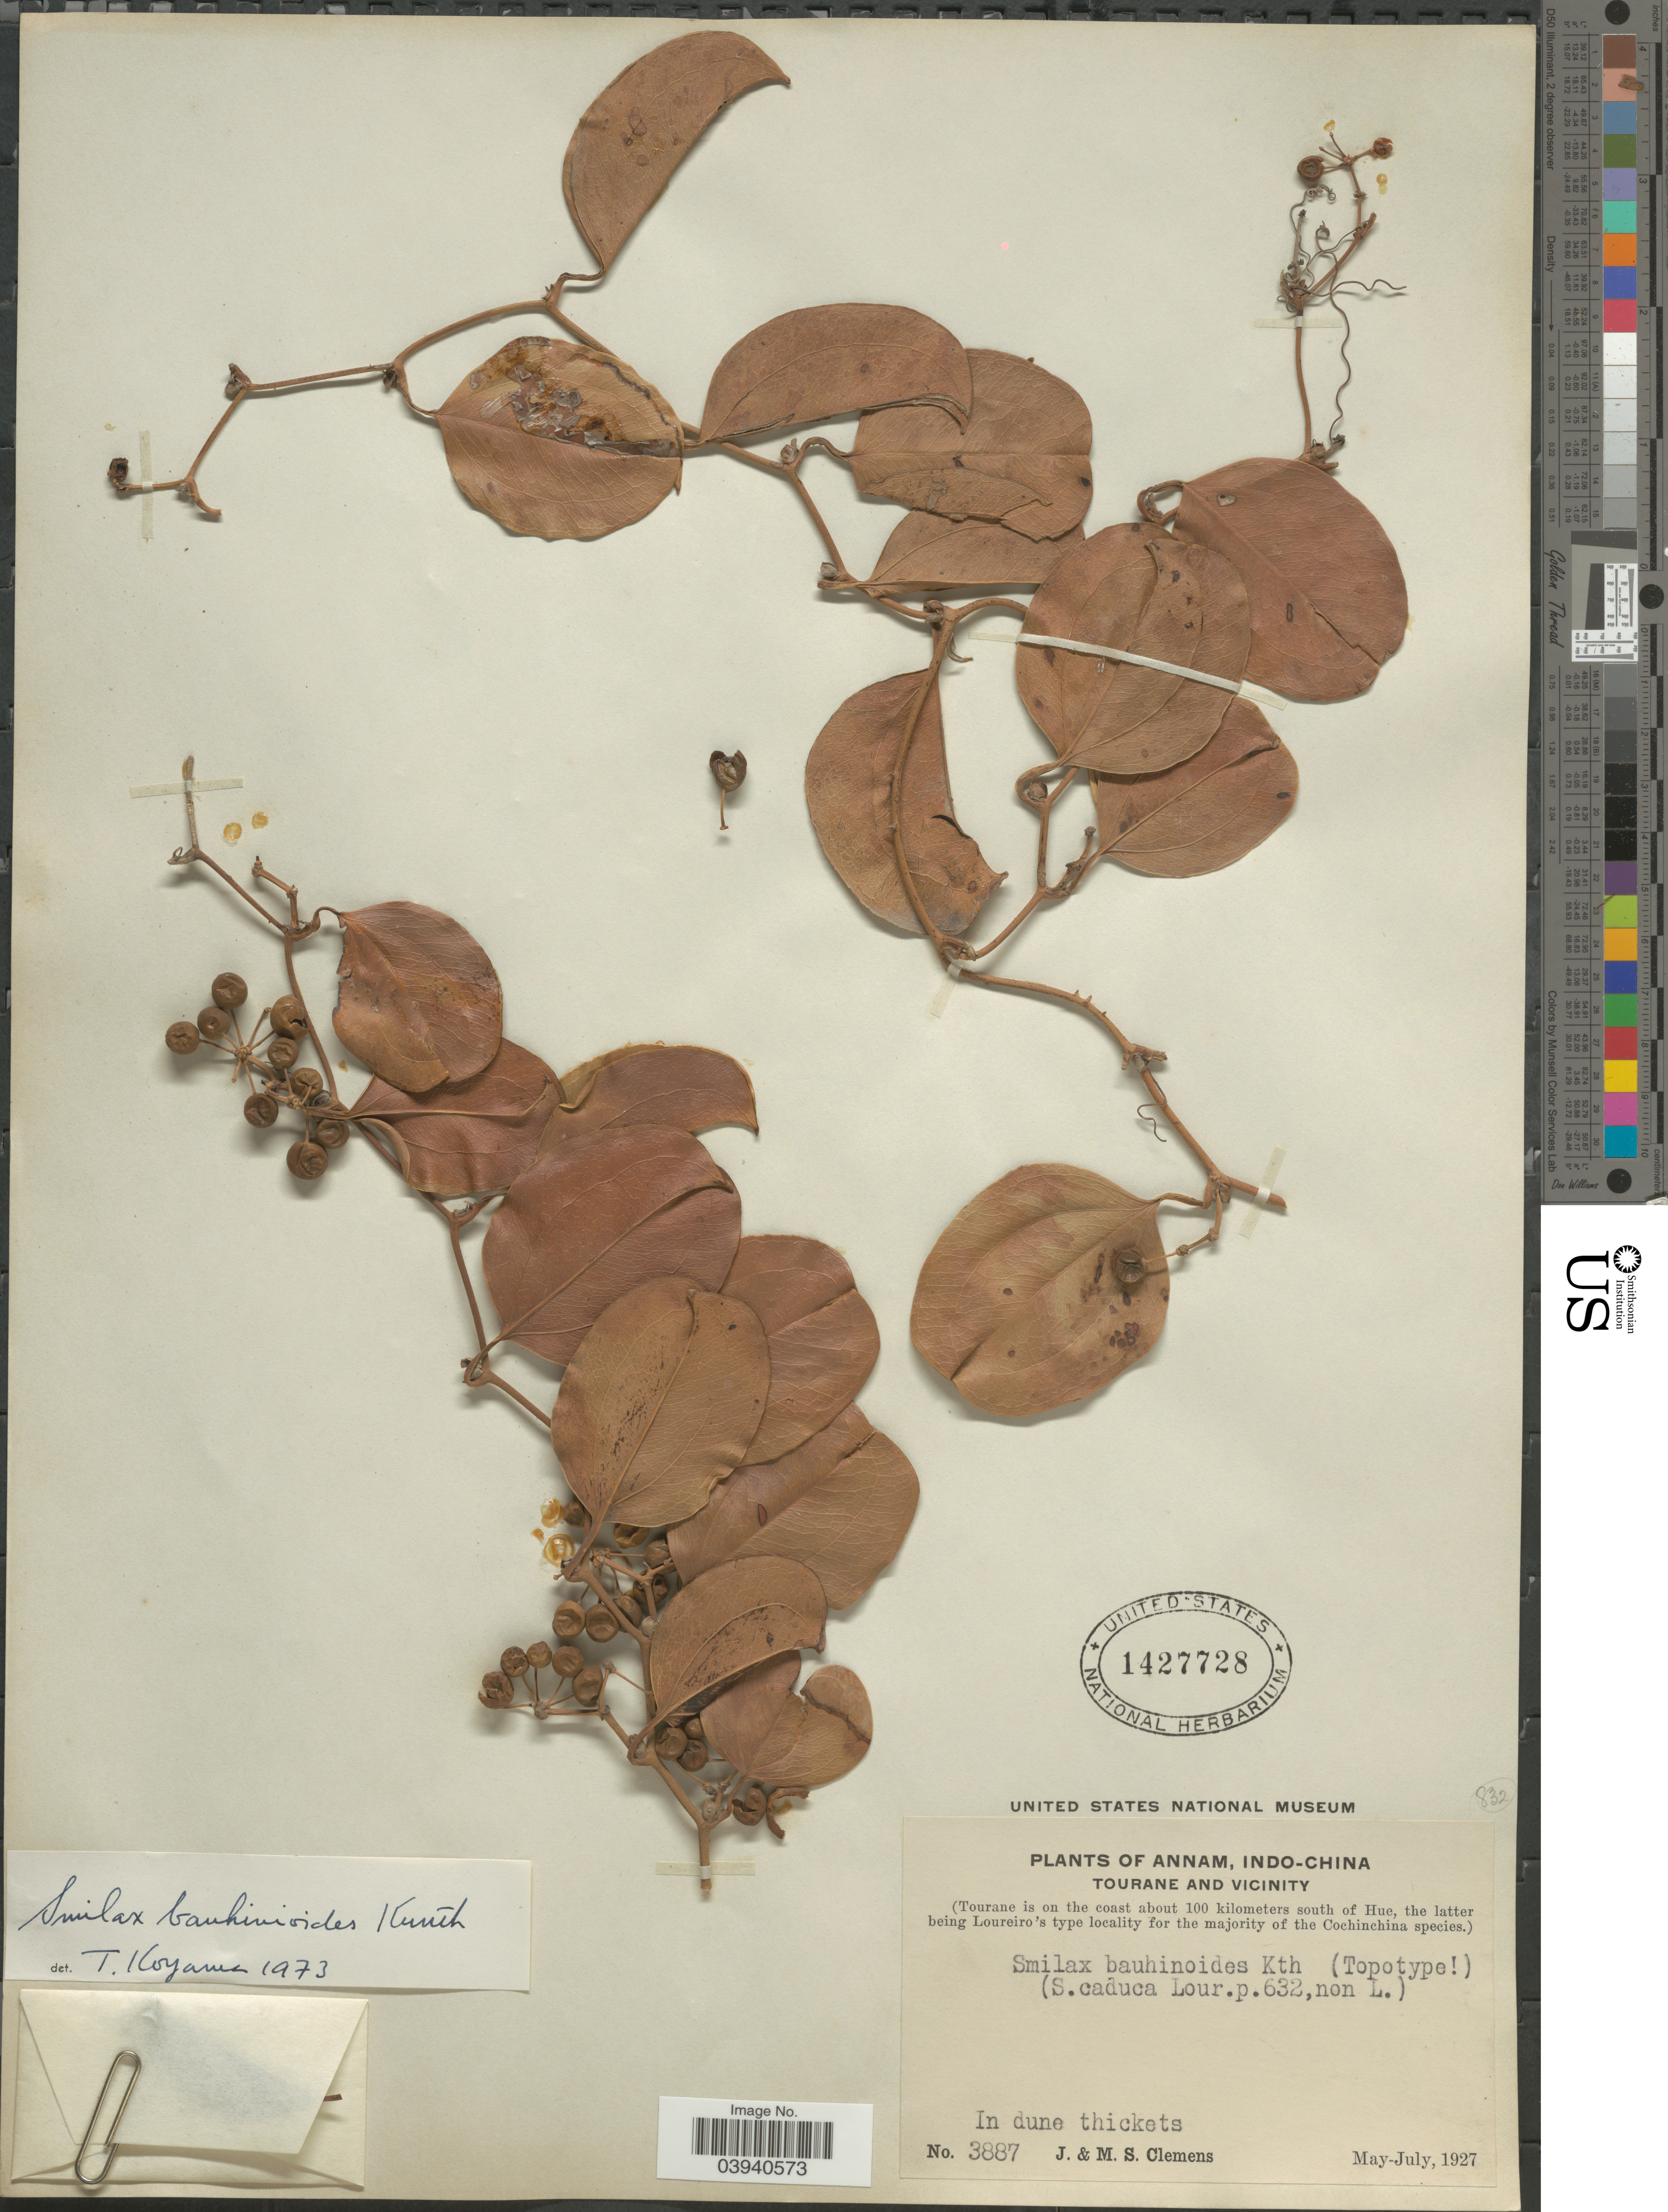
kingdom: Plantae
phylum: Tracheophyta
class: Liliopsida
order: Liliales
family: Smilacaceae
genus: Smilax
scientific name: Smilax bauhinioides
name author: Kunth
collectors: J. Clemens & M. S. Clemens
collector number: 387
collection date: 1927-05/1927-07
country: Vietnam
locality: Annam, Indo-China. Tourane and vicinity. (Tourane is on the coast about 100 kilometers south of Hue).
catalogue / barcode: US 1427728